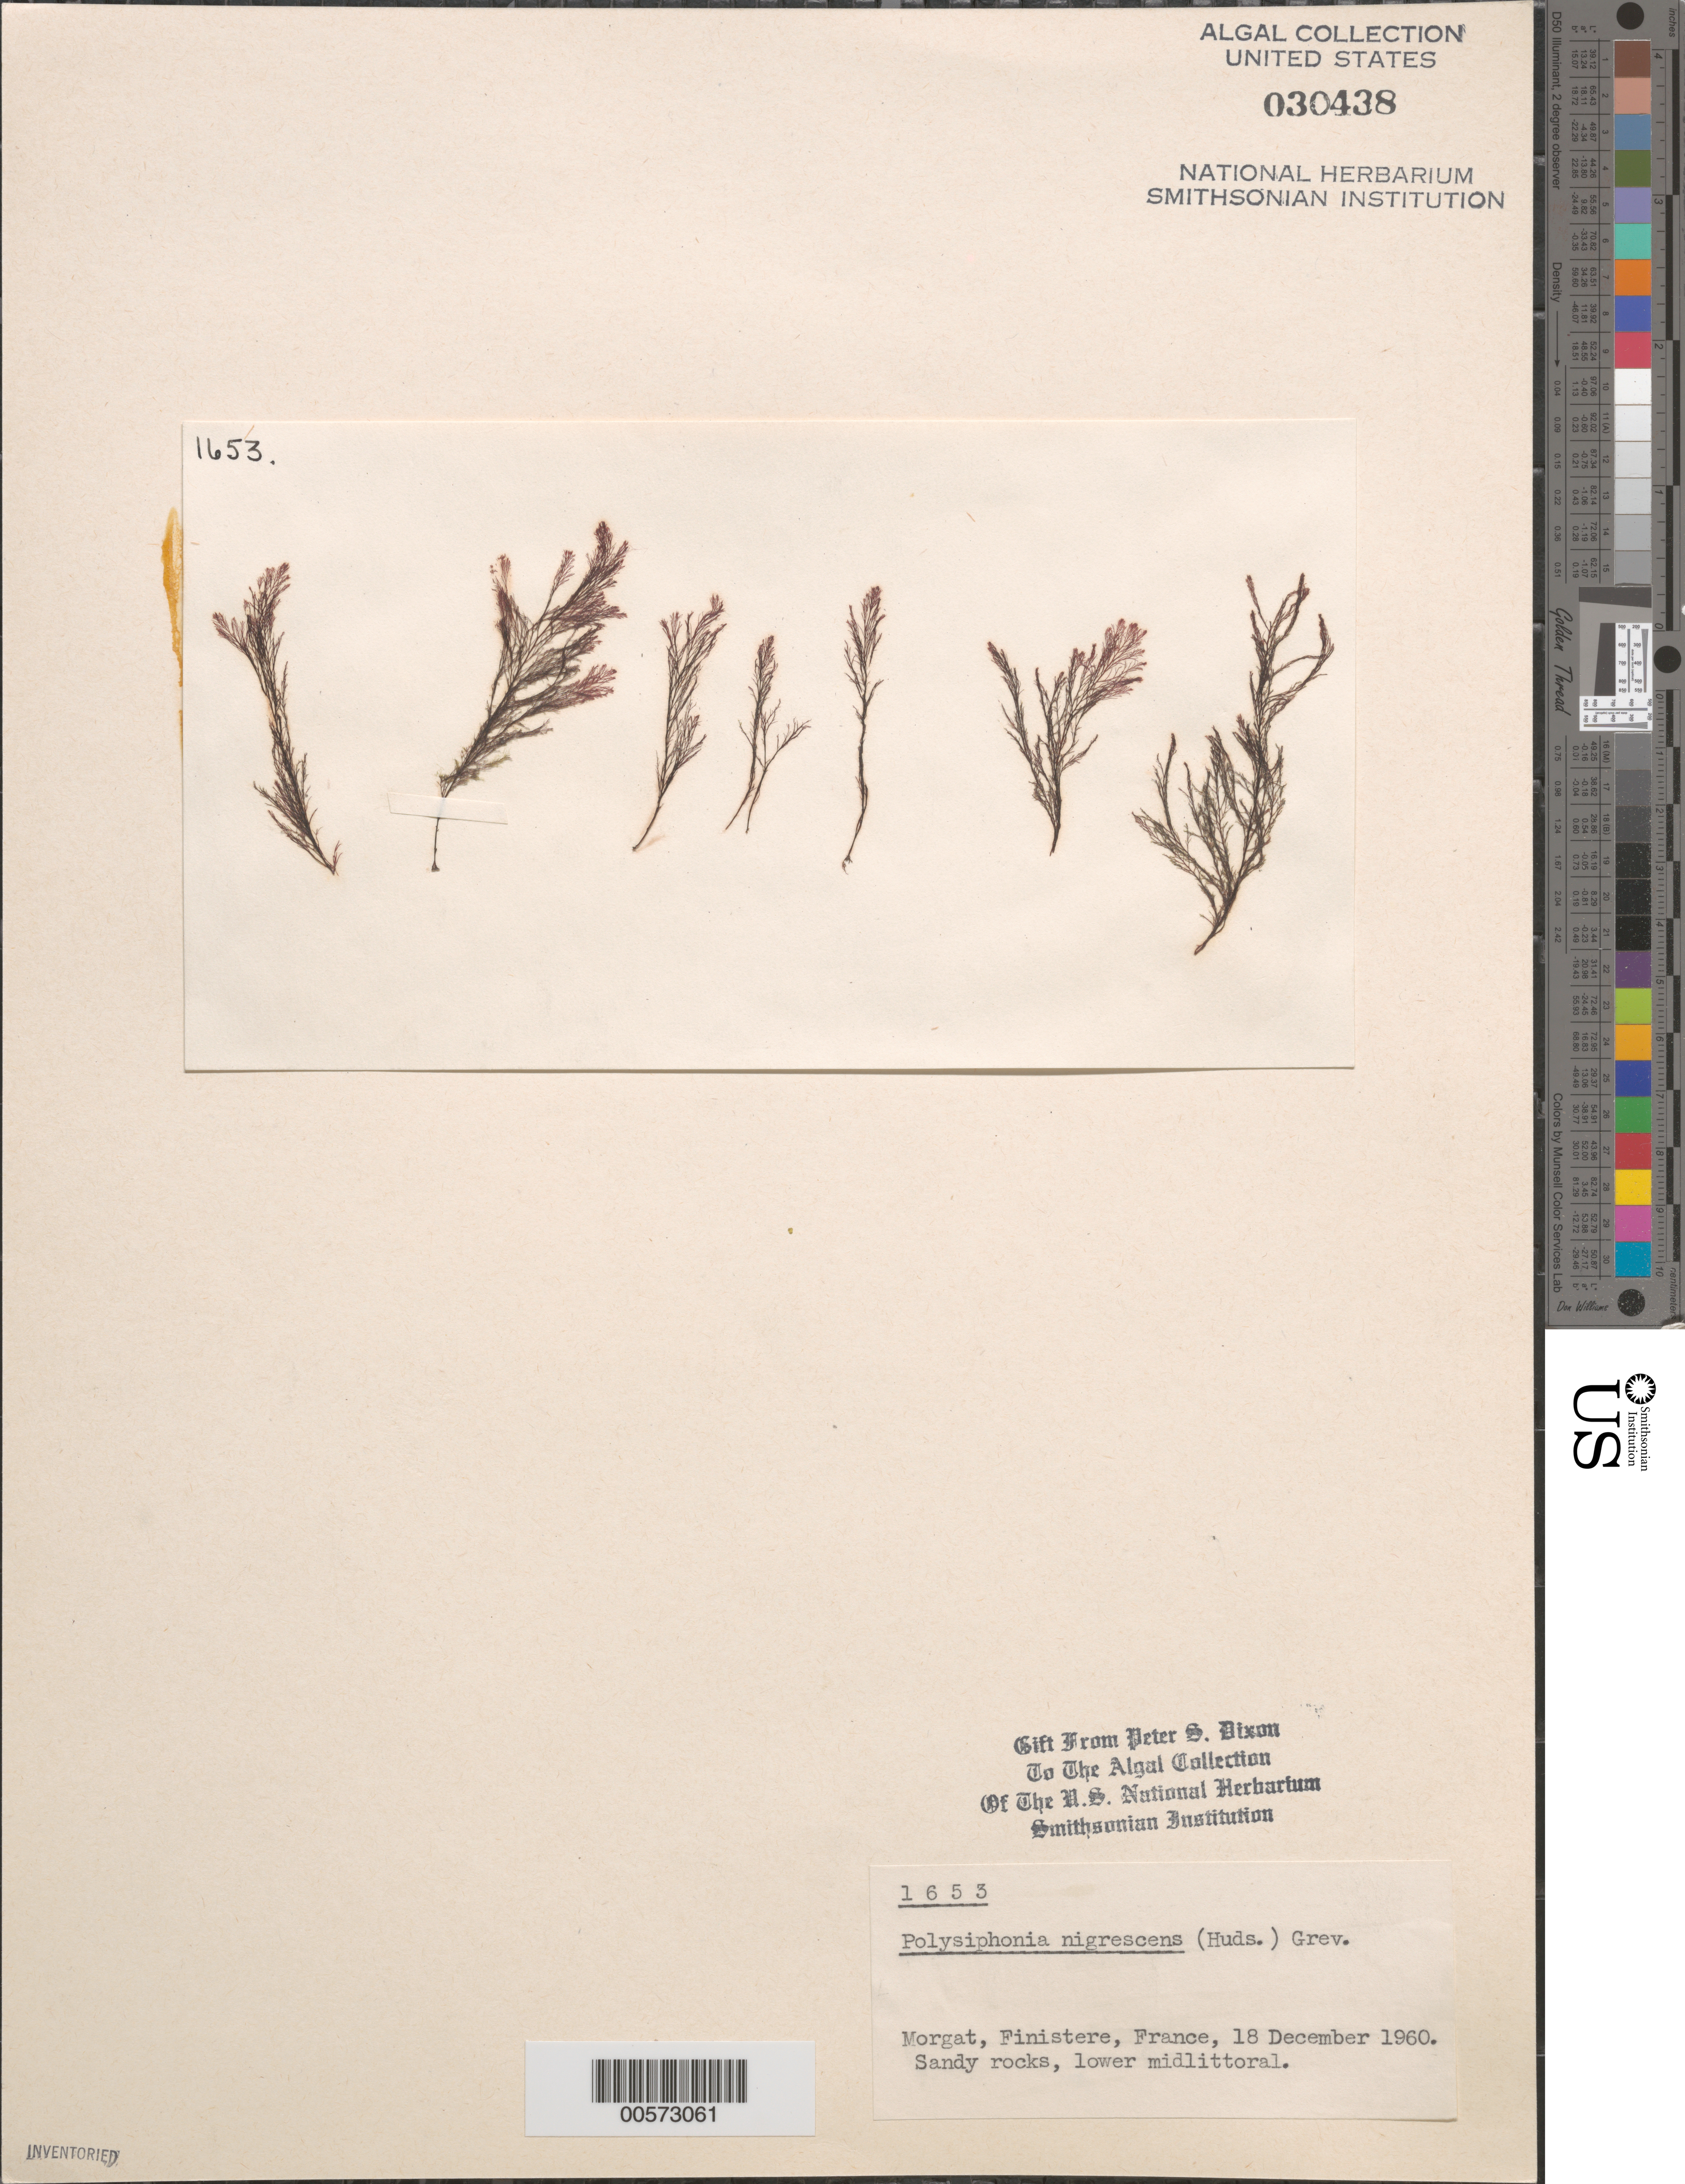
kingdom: Plantae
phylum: Rhodophyta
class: Florideophyceae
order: Ceramiales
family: Rhodomelaceae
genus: Vertebrata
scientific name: Vertebrata fucoides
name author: (Hudson) Kuntze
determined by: Algae name updating Project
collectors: P. S. Dixon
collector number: PSD 1653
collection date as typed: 18 Dec 1960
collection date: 1960-12-18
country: France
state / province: Bretagne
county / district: Finistère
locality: Morgat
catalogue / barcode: US 30438